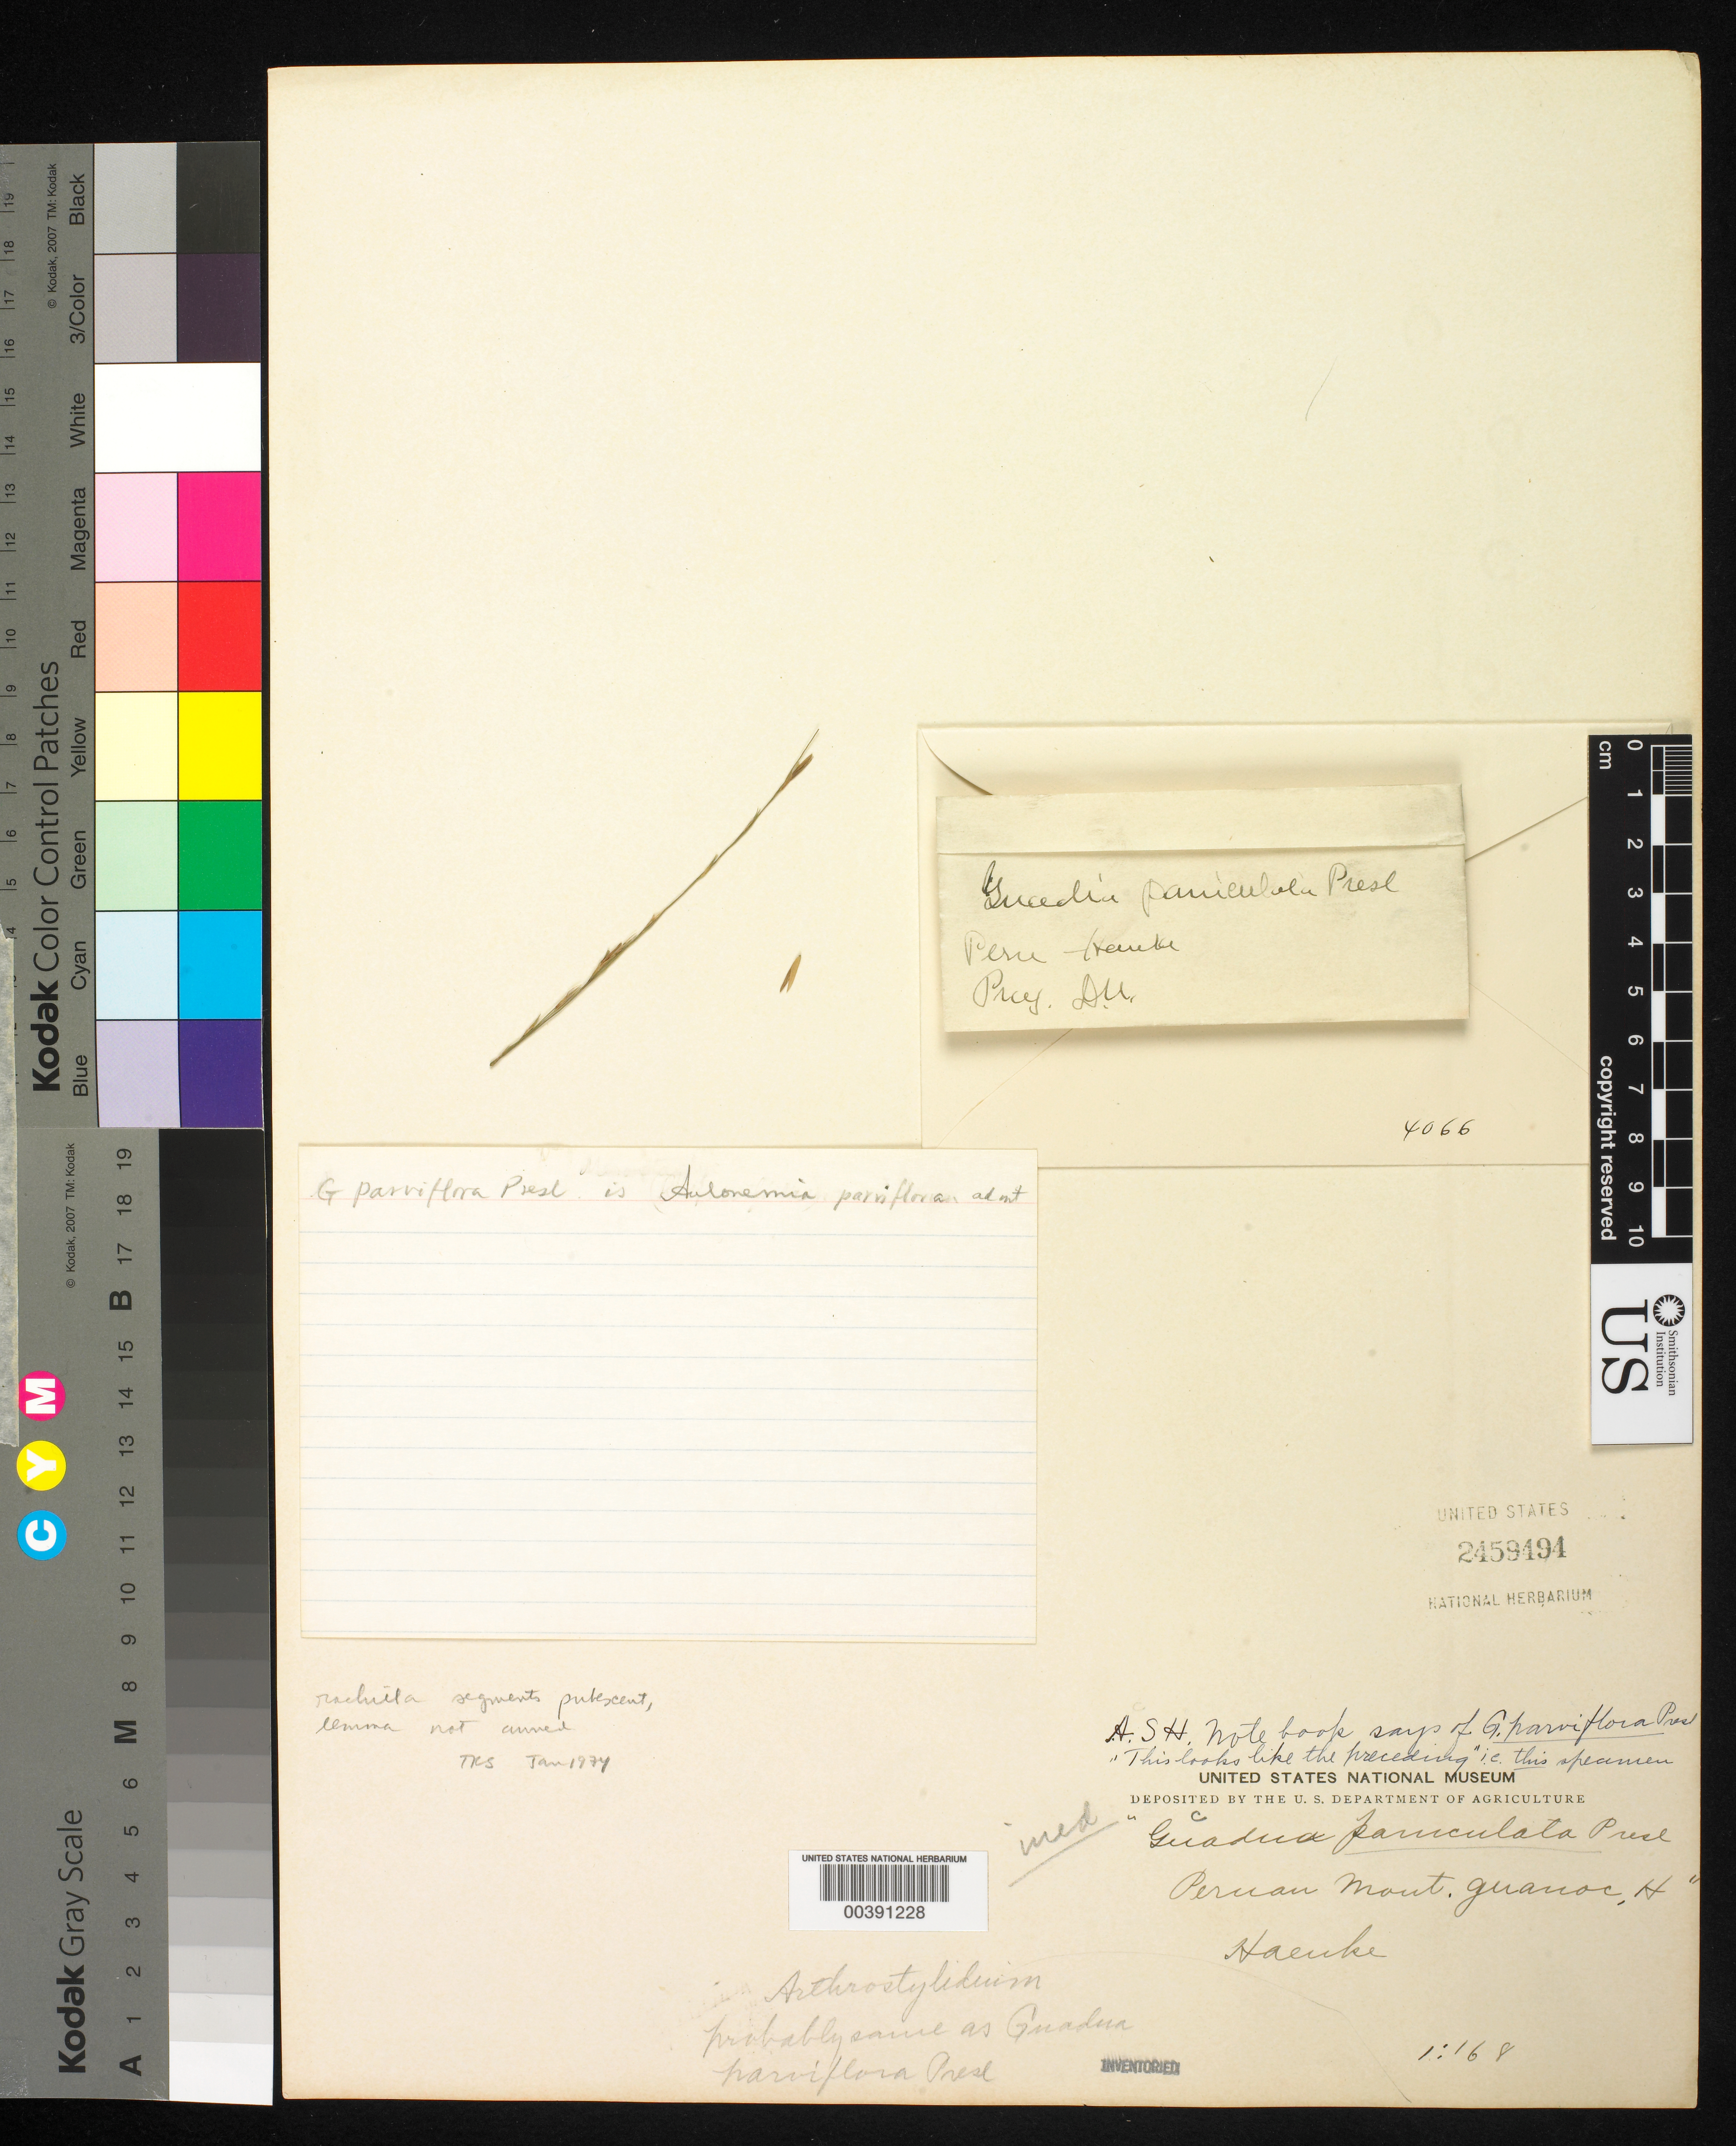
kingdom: Plantae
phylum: Tracheophyta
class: Liliopsida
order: Poales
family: Poaceae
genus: Aulonemia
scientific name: Aulonemia parviflora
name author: (J. Presl) McClure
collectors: T. P. X. Haenke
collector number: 4066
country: Peru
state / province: San Martín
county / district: Mariscal Cáceres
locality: Rio Huallaga, margen Derecha del; Balsa Probana; dtto. Tocache Nuevo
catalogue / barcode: US 2459494